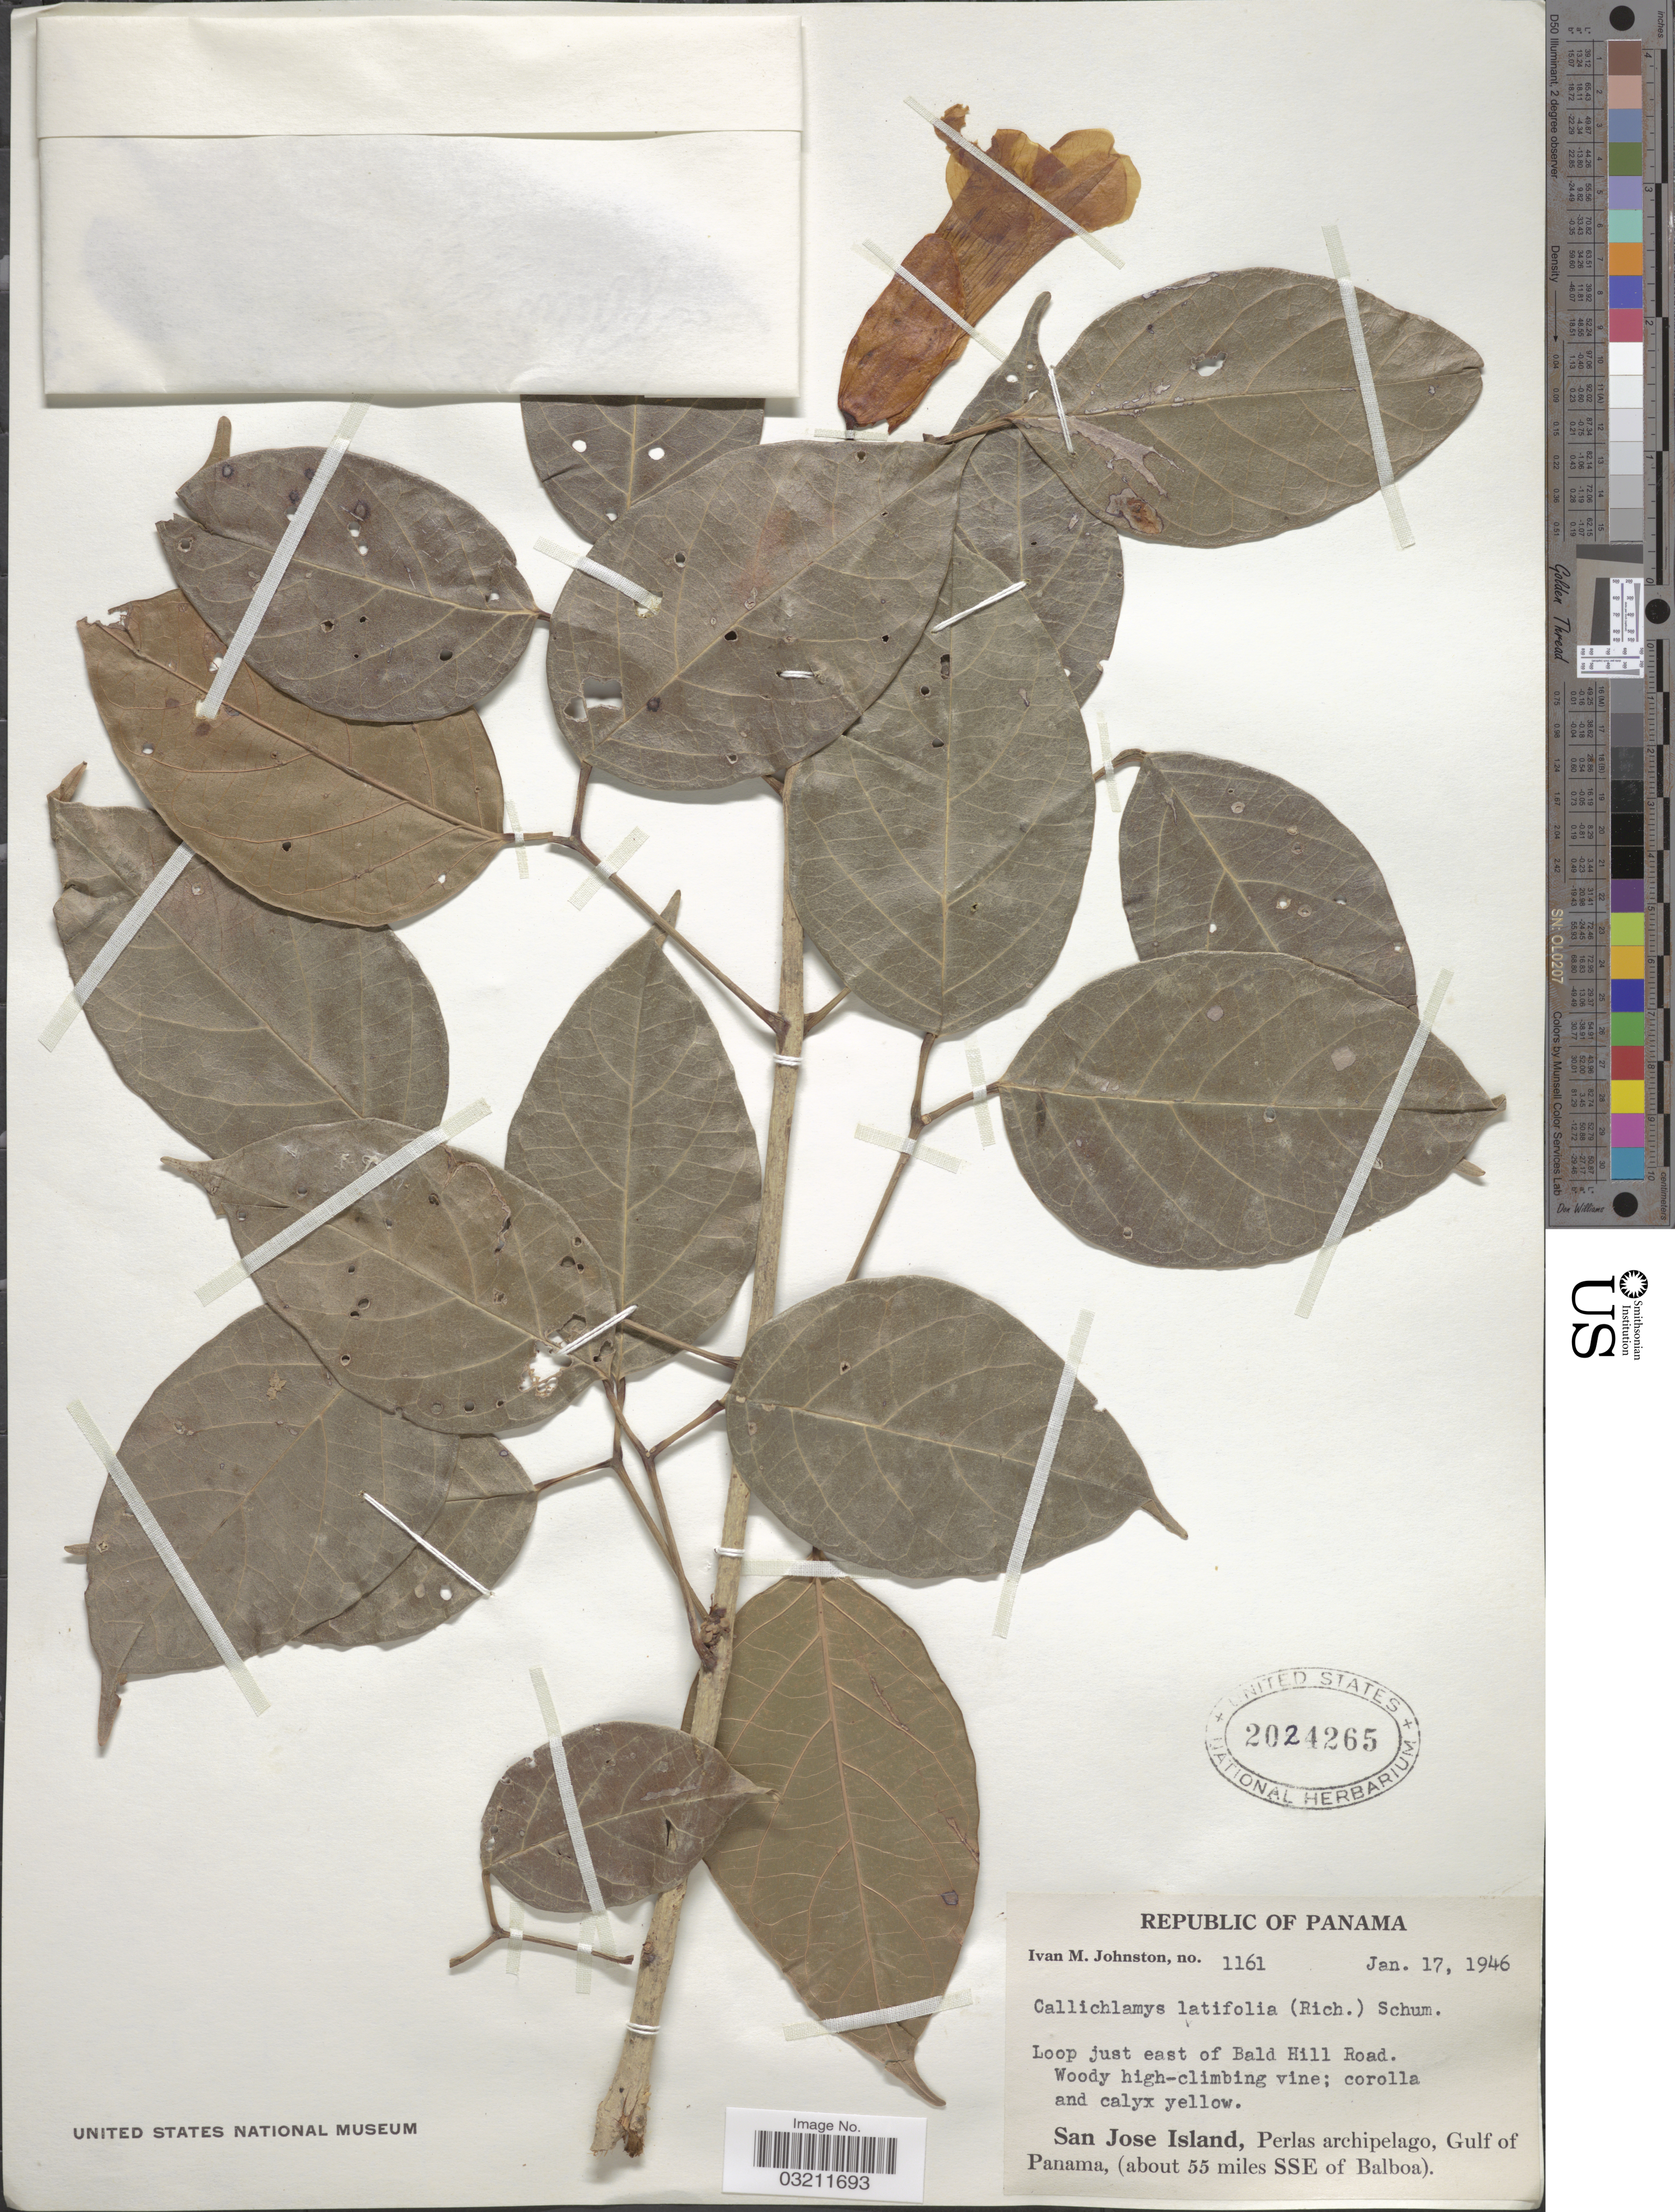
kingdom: Plantae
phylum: Tracheophyta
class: Magnoliopsida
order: Lamiales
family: Bignoniaceae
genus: Callichlamys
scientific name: Callichlamys latifolia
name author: (Rich.) K. Schum.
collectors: I.M. Johnston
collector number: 1161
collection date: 1946-01-17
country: Panama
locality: San Jose Island, Perlas archipelago, Gulf of Panama, (about 55 miles SSE of Balboa).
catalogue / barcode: US 2024265